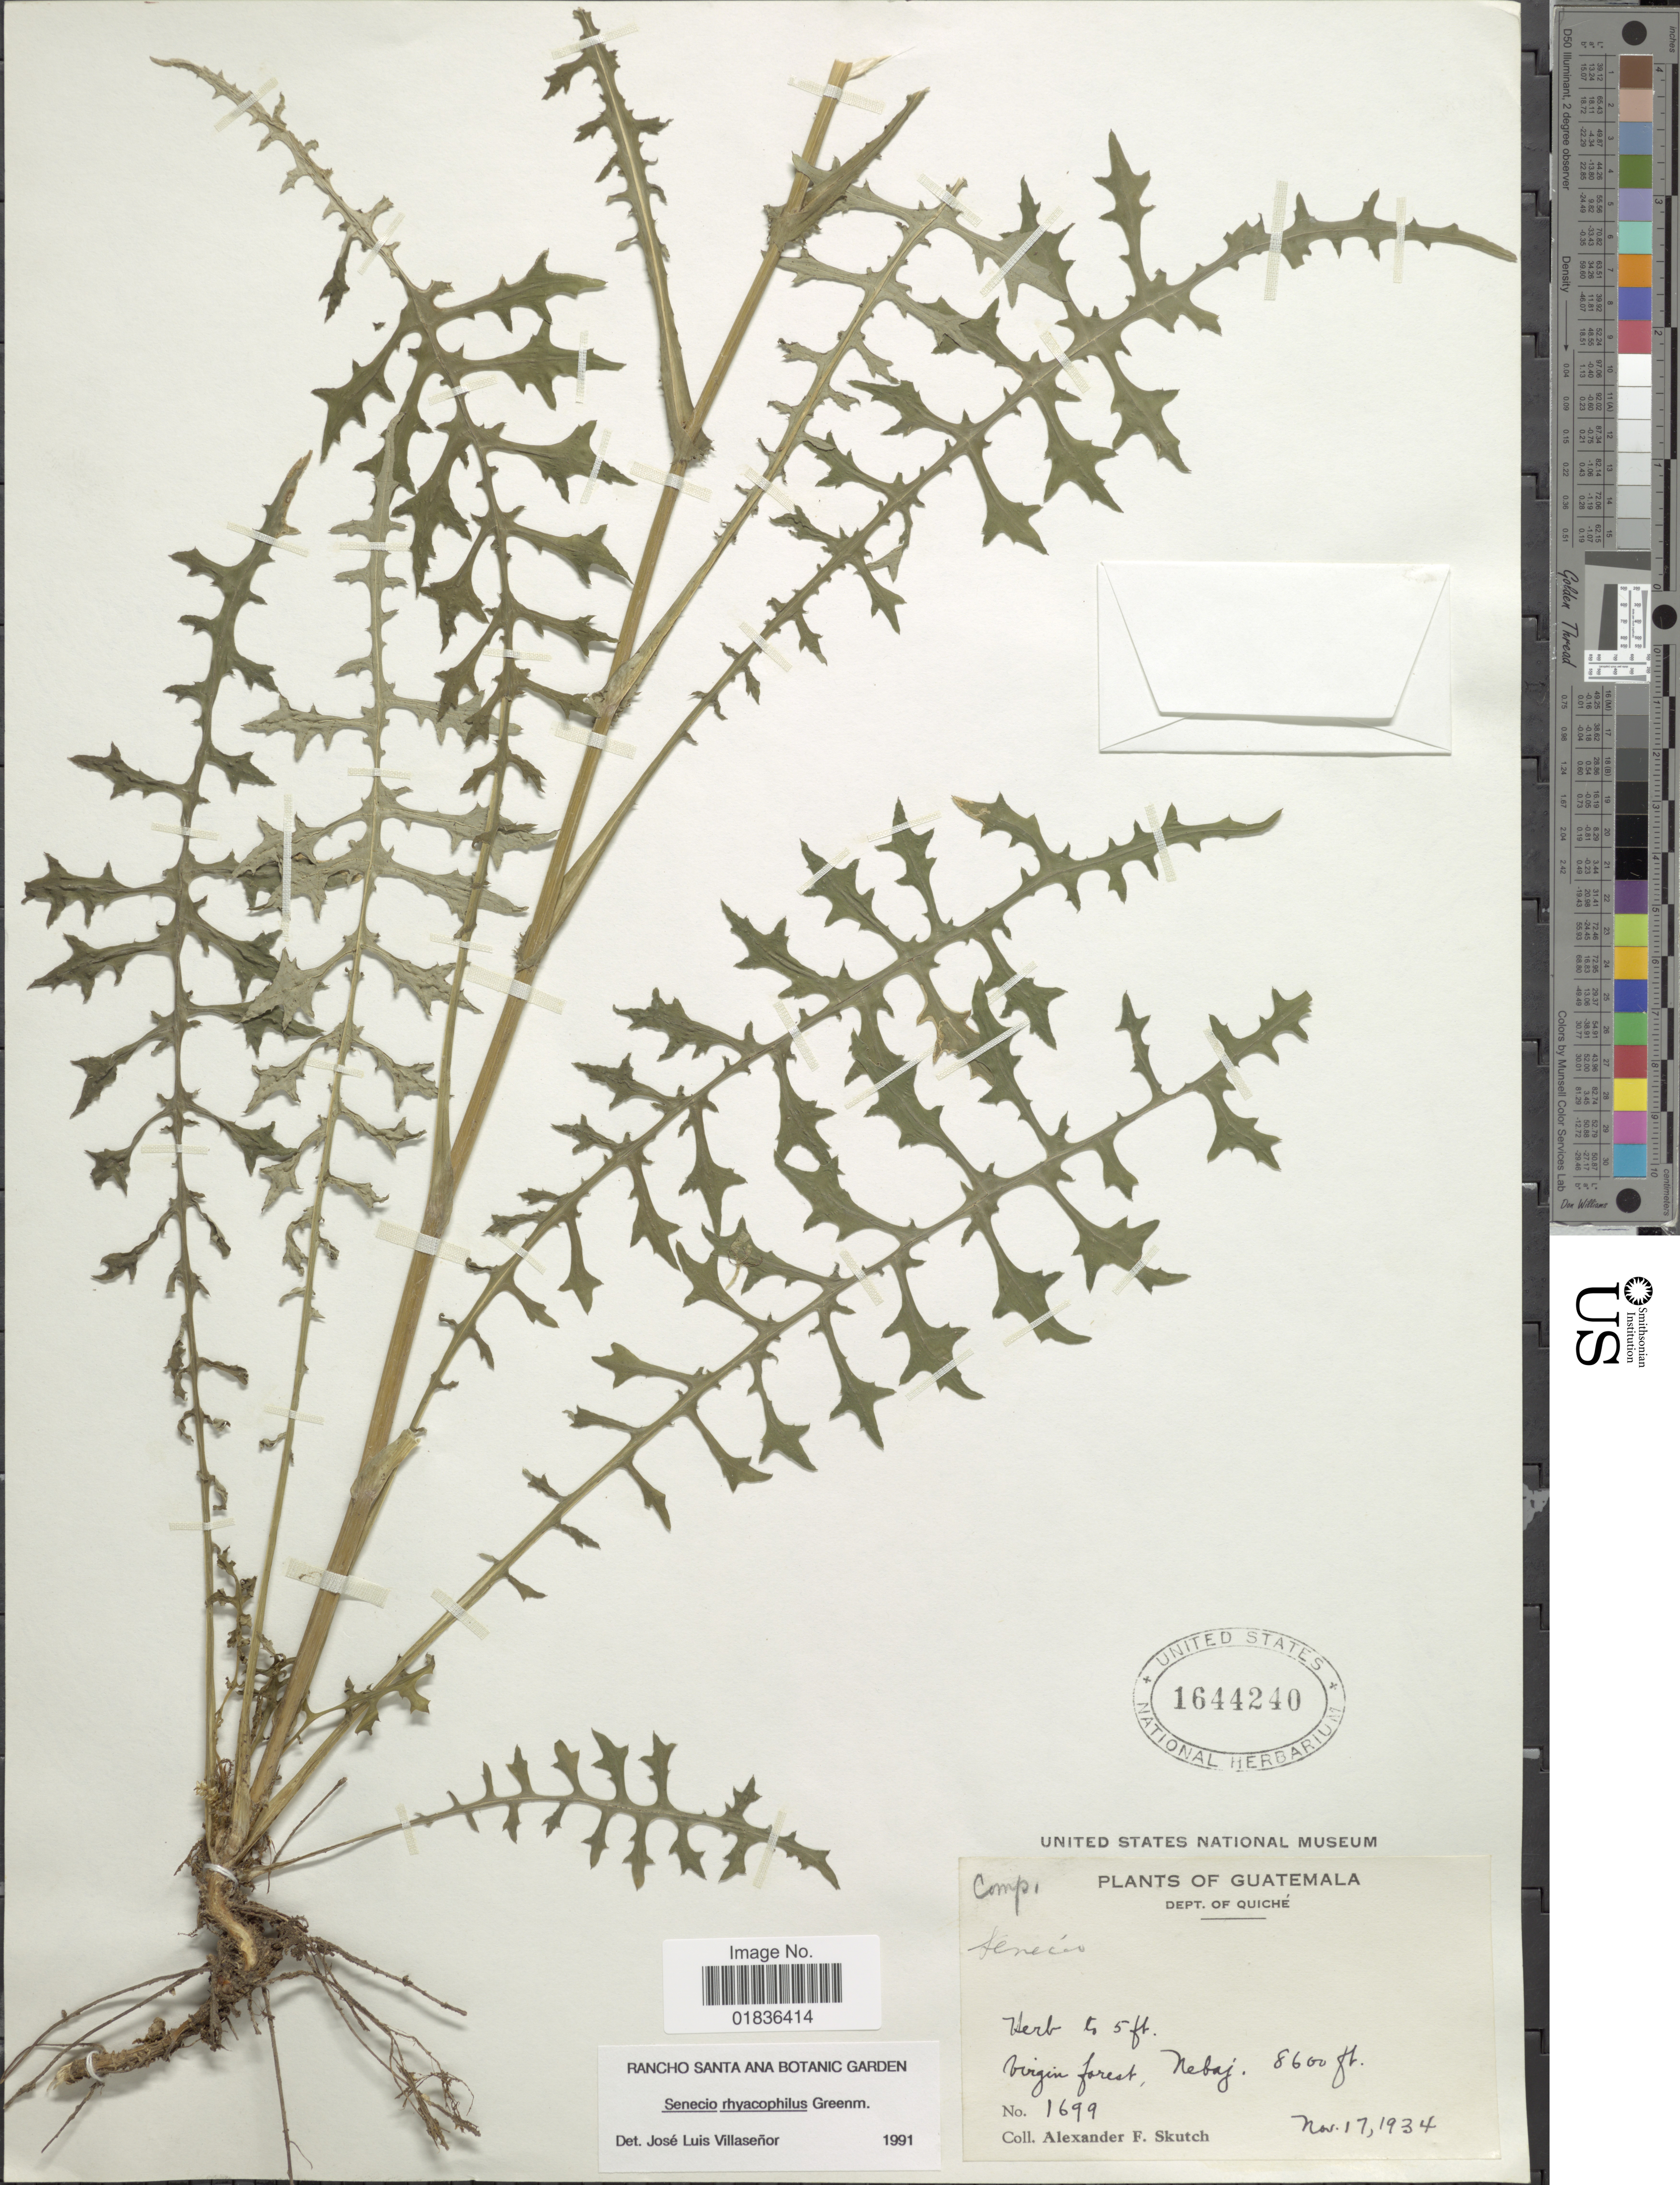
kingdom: Plantae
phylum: Tracheophyta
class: Magnoliopsida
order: Asterales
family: Asteraceae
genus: Senecio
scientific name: Senecio rhyacophilus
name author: Greenm.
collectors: A. F. Skutch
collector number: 1699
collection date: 1934-11-17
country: Guatemala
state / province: El Quiché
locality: Quiche, Virgin forest, Nebaj.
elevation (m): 2621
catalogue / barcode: US 1644240